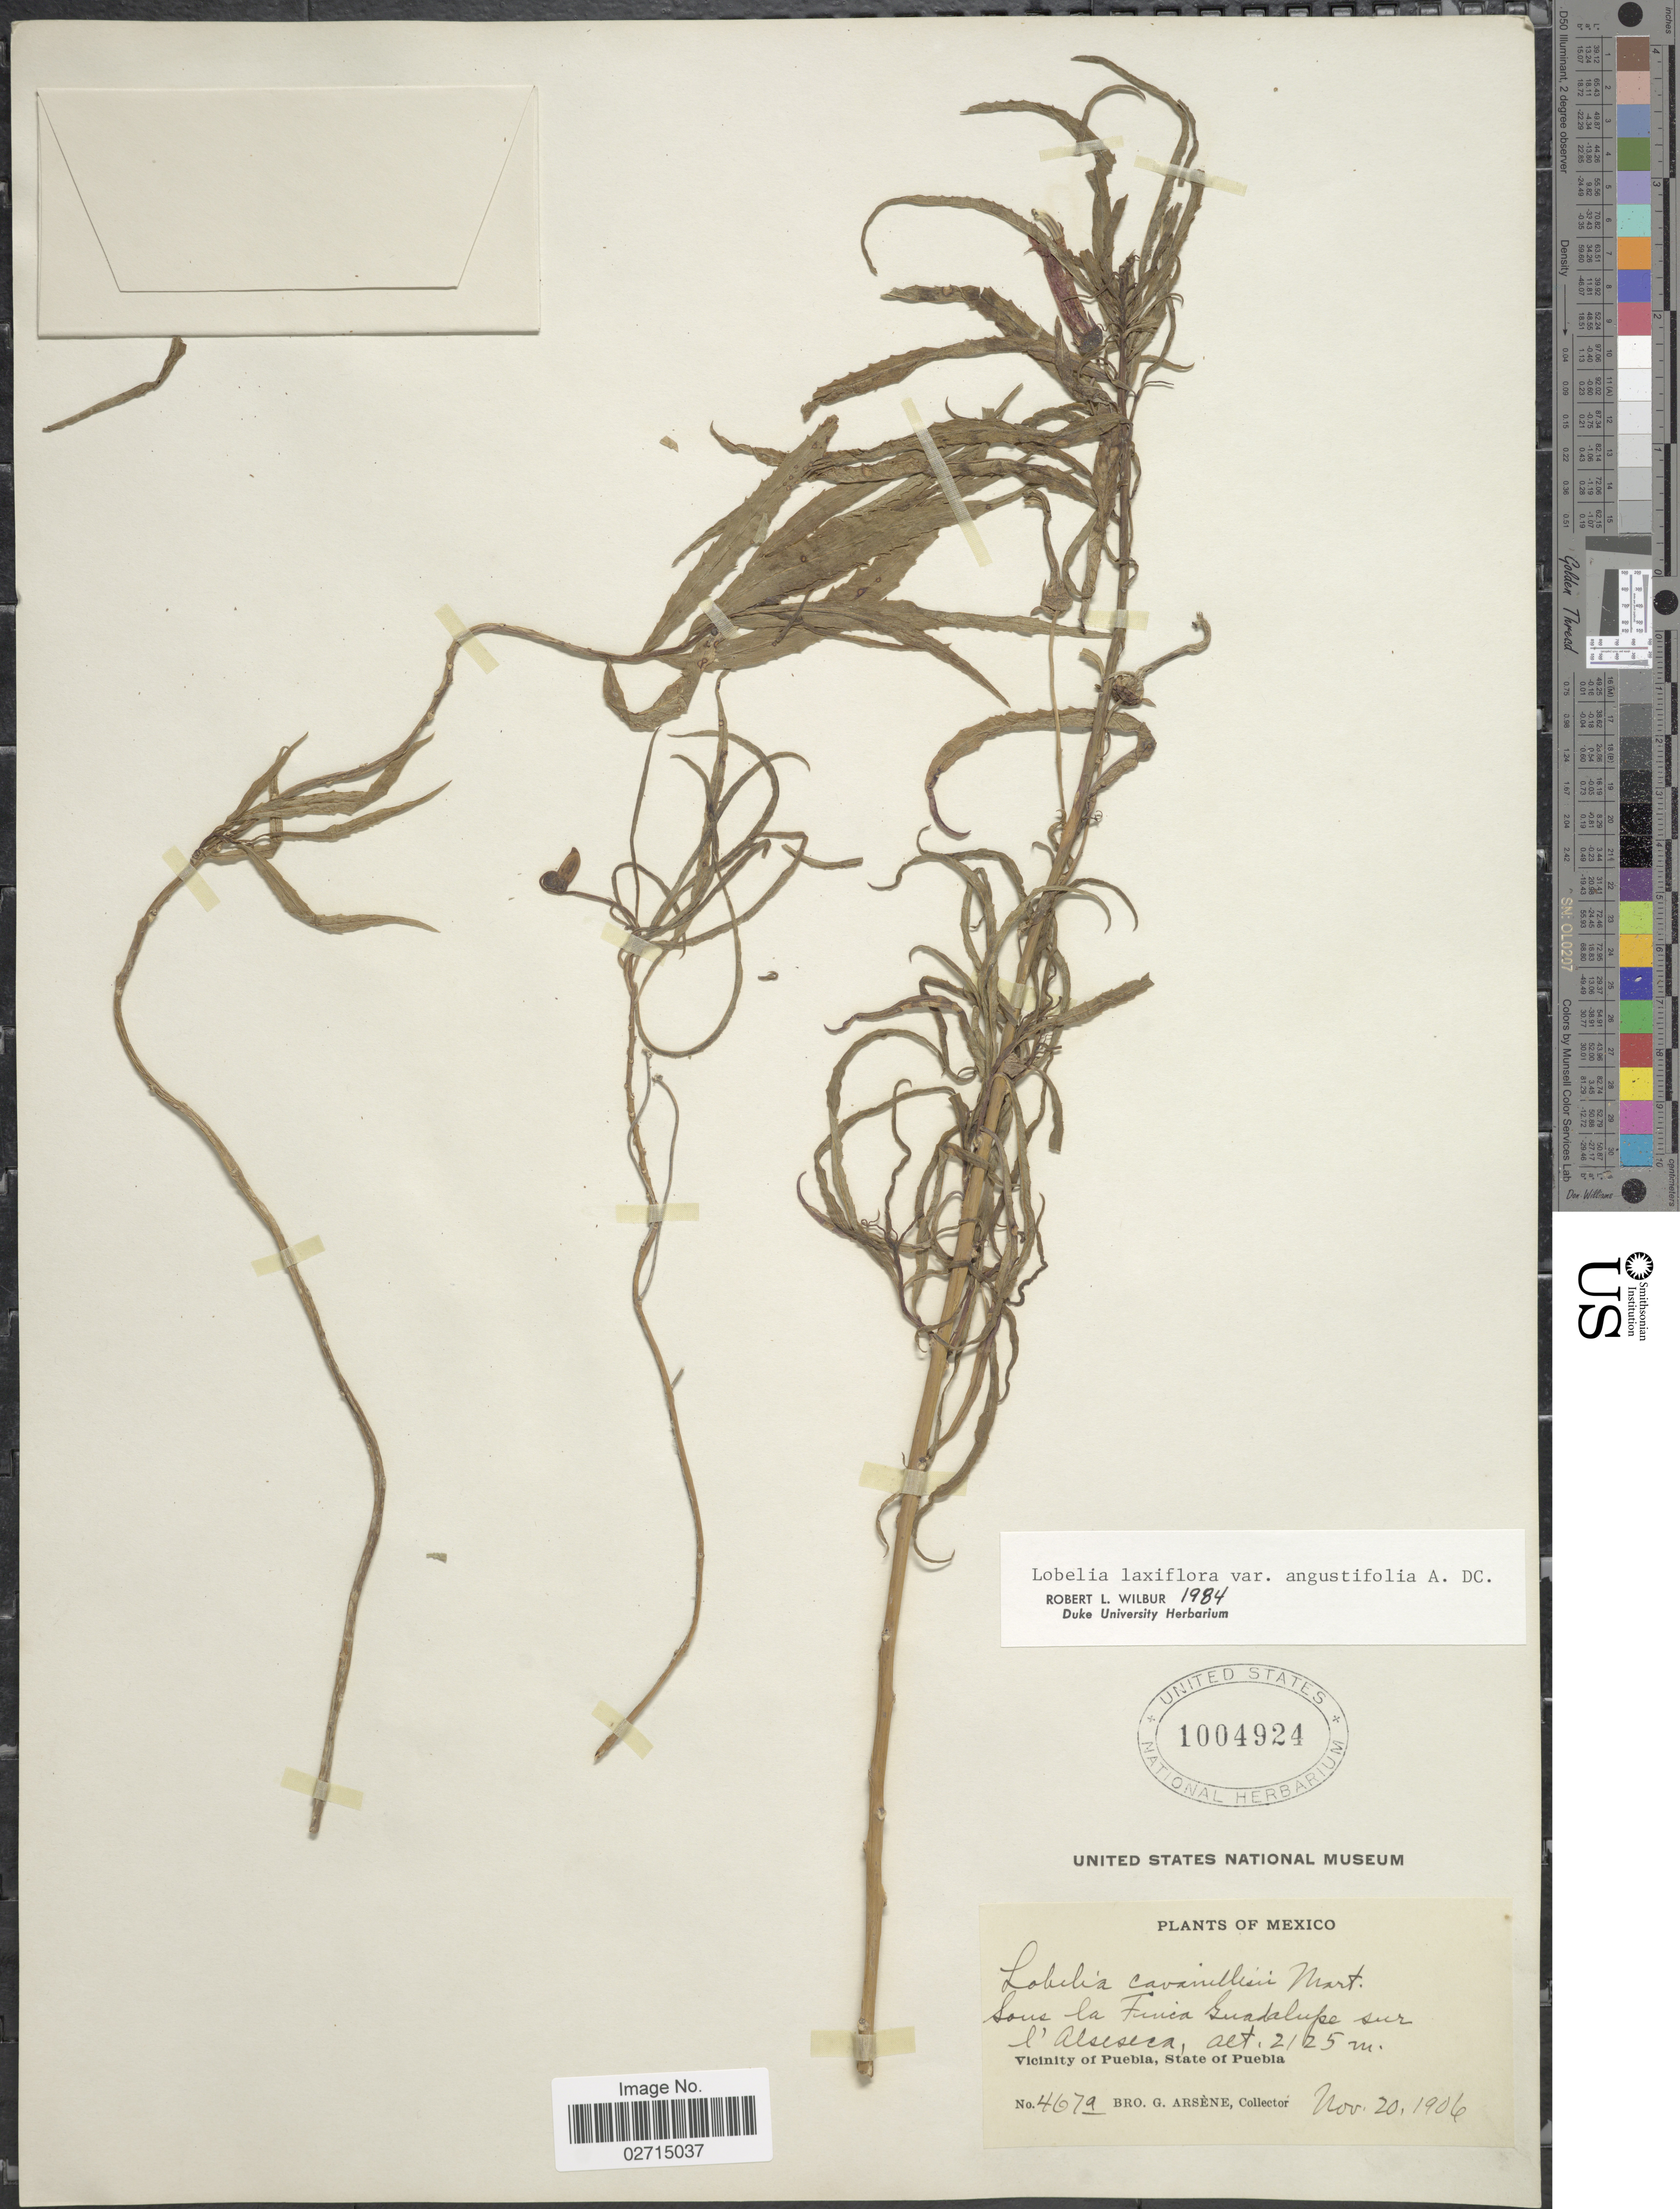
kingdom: Plantae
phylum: Tracheophyta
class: Magnoliopsida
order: Asterales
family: Campanulaceae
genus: Leptocodon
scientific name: Leptocodon laxiflora var. angustifolia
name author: A. DC.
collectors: Bro. G. Arsène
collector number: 467a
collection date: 1906-11-20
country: Mexico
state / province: Puebla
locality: Sous la Finca Guadalupe sur l' alseseca, Vicinity of Puebla, State of Puebla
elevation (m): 2125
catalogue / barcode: US 1004924